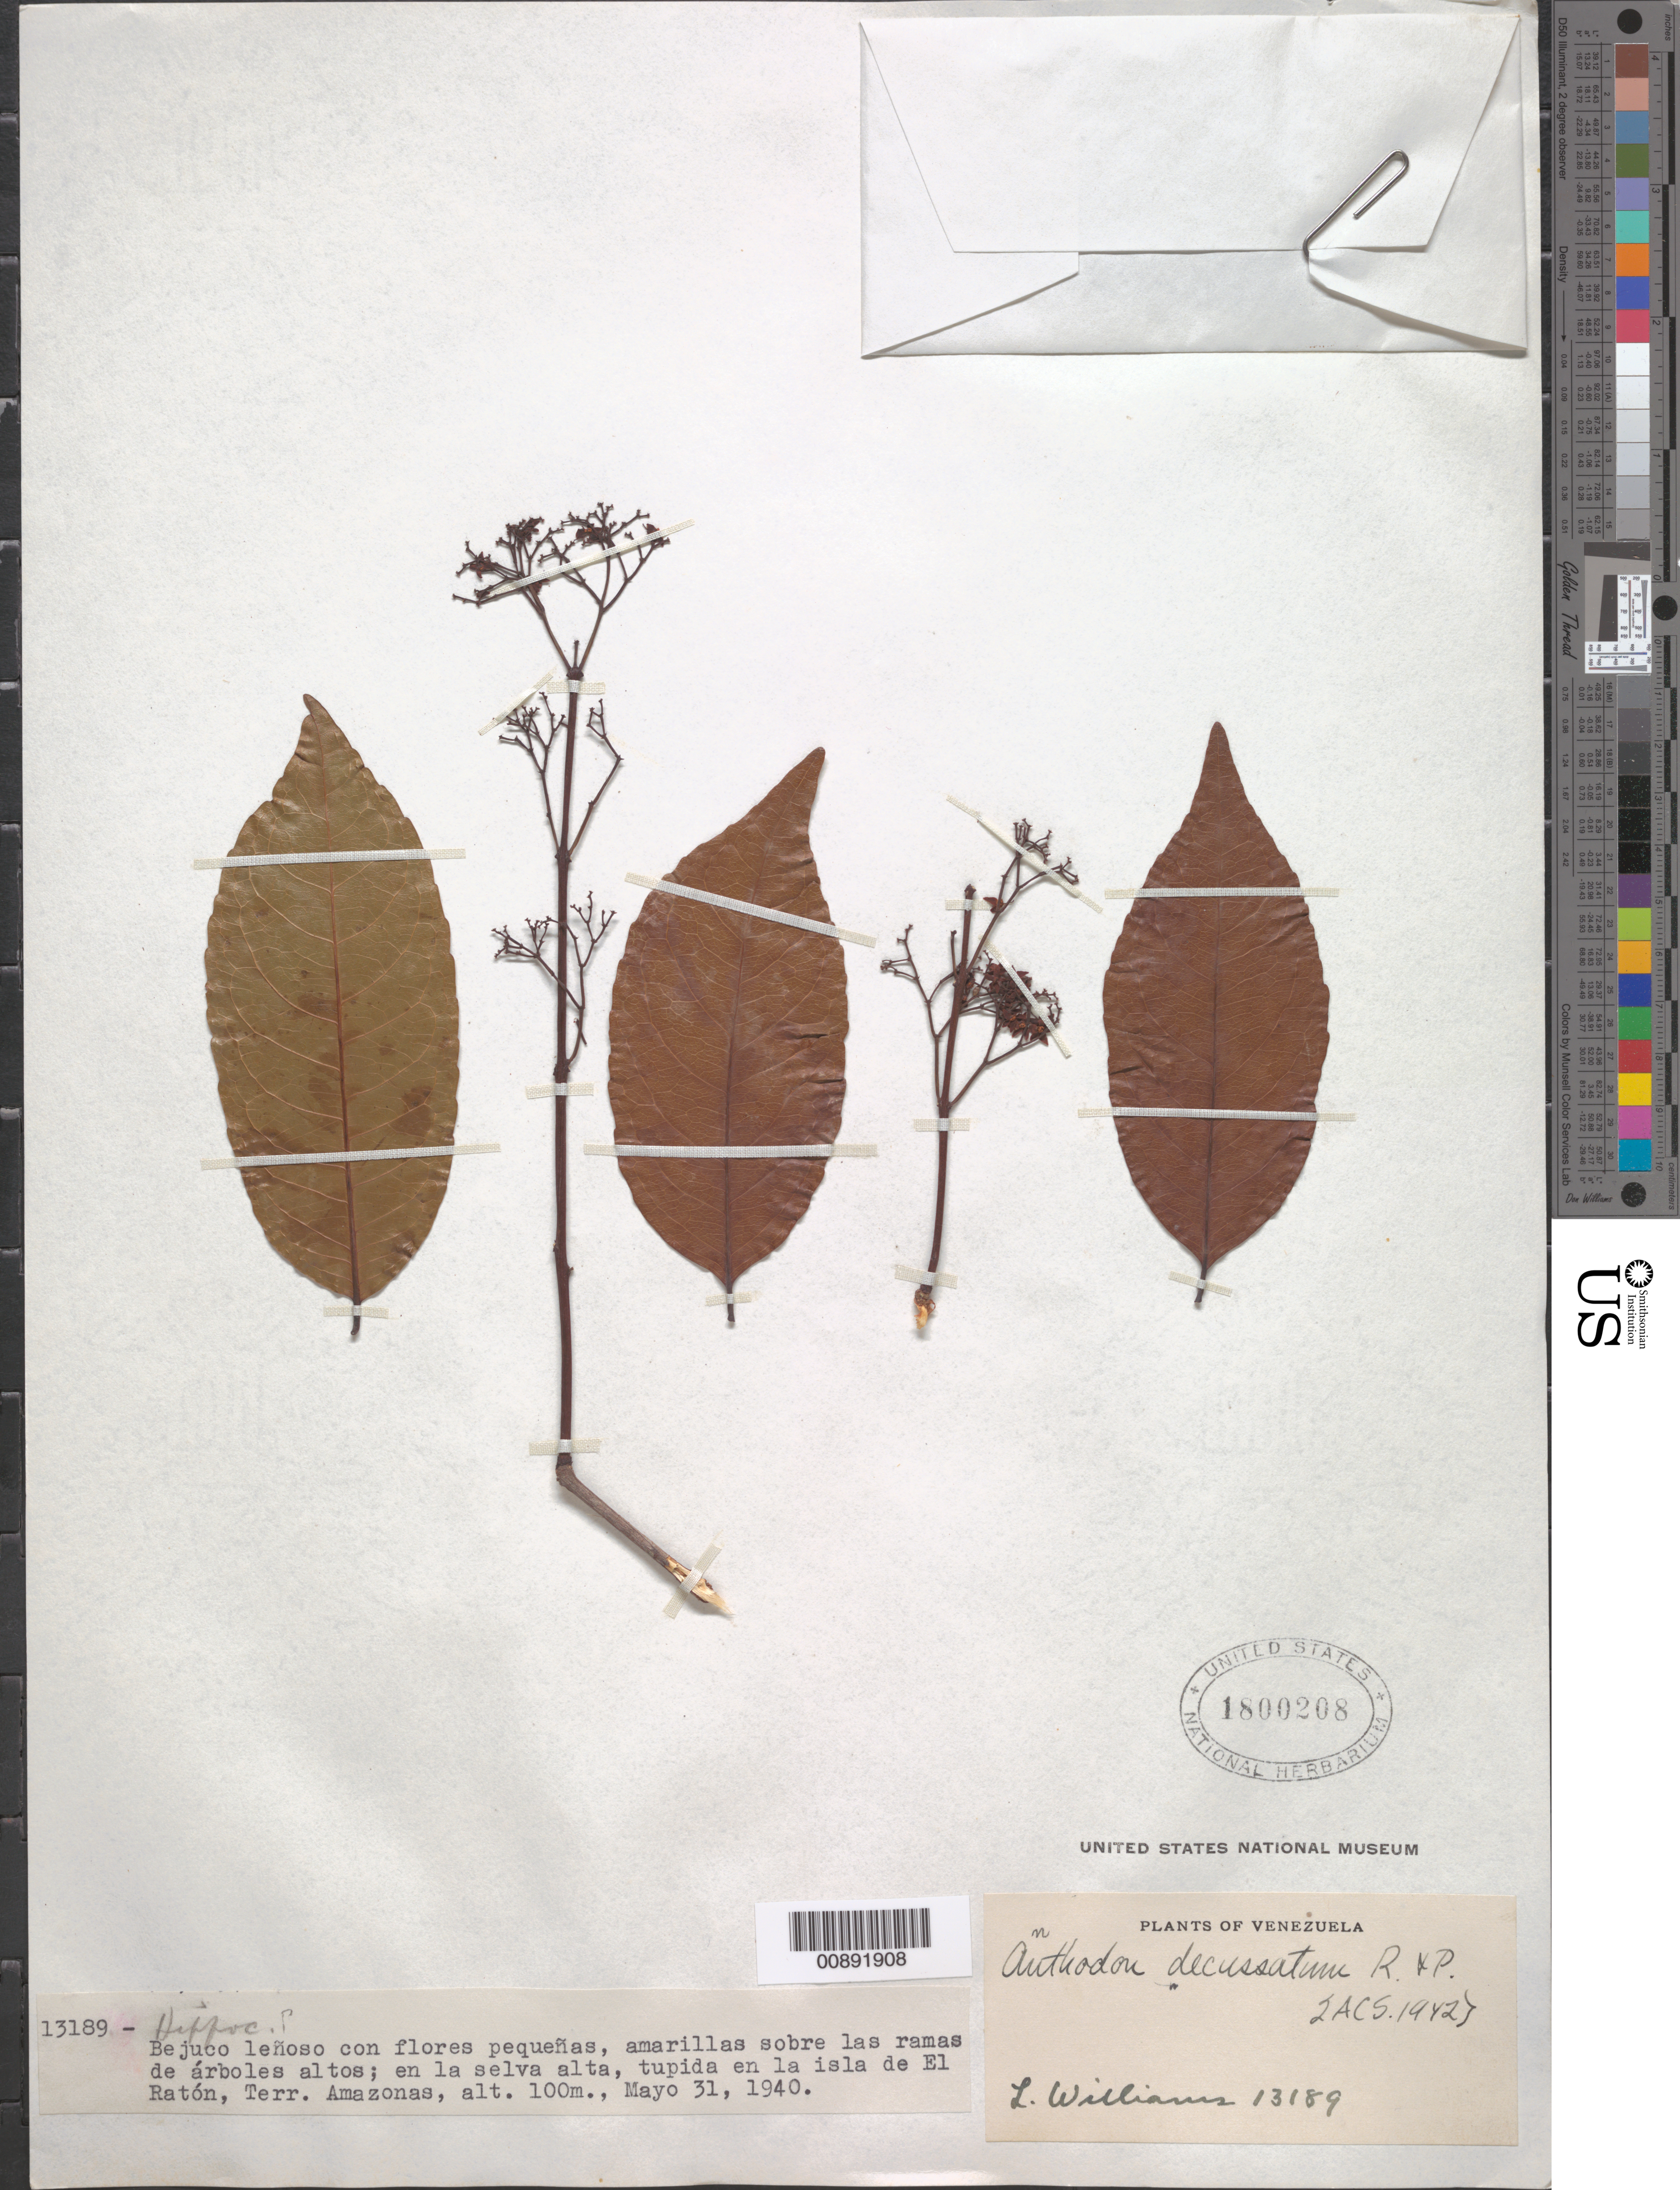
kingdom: Plantae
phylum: Tracheophyta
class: Magnoliopsida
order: Celastrales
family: Celastraceae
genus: Anthodon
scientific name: Anthodon decussatum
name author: Ruiz & Pav.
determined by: Lombardi, Julio A.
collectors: Ll. Williams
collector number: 13189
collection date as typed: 31-May-40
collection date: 1940-05-31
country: Venezuela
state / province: Amazonas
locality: Isla de El Ratón, Alto Orinoco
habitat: Sobre las ramas de arboles altos; selva alta, tupida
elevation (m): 100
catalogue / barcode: US 1800208